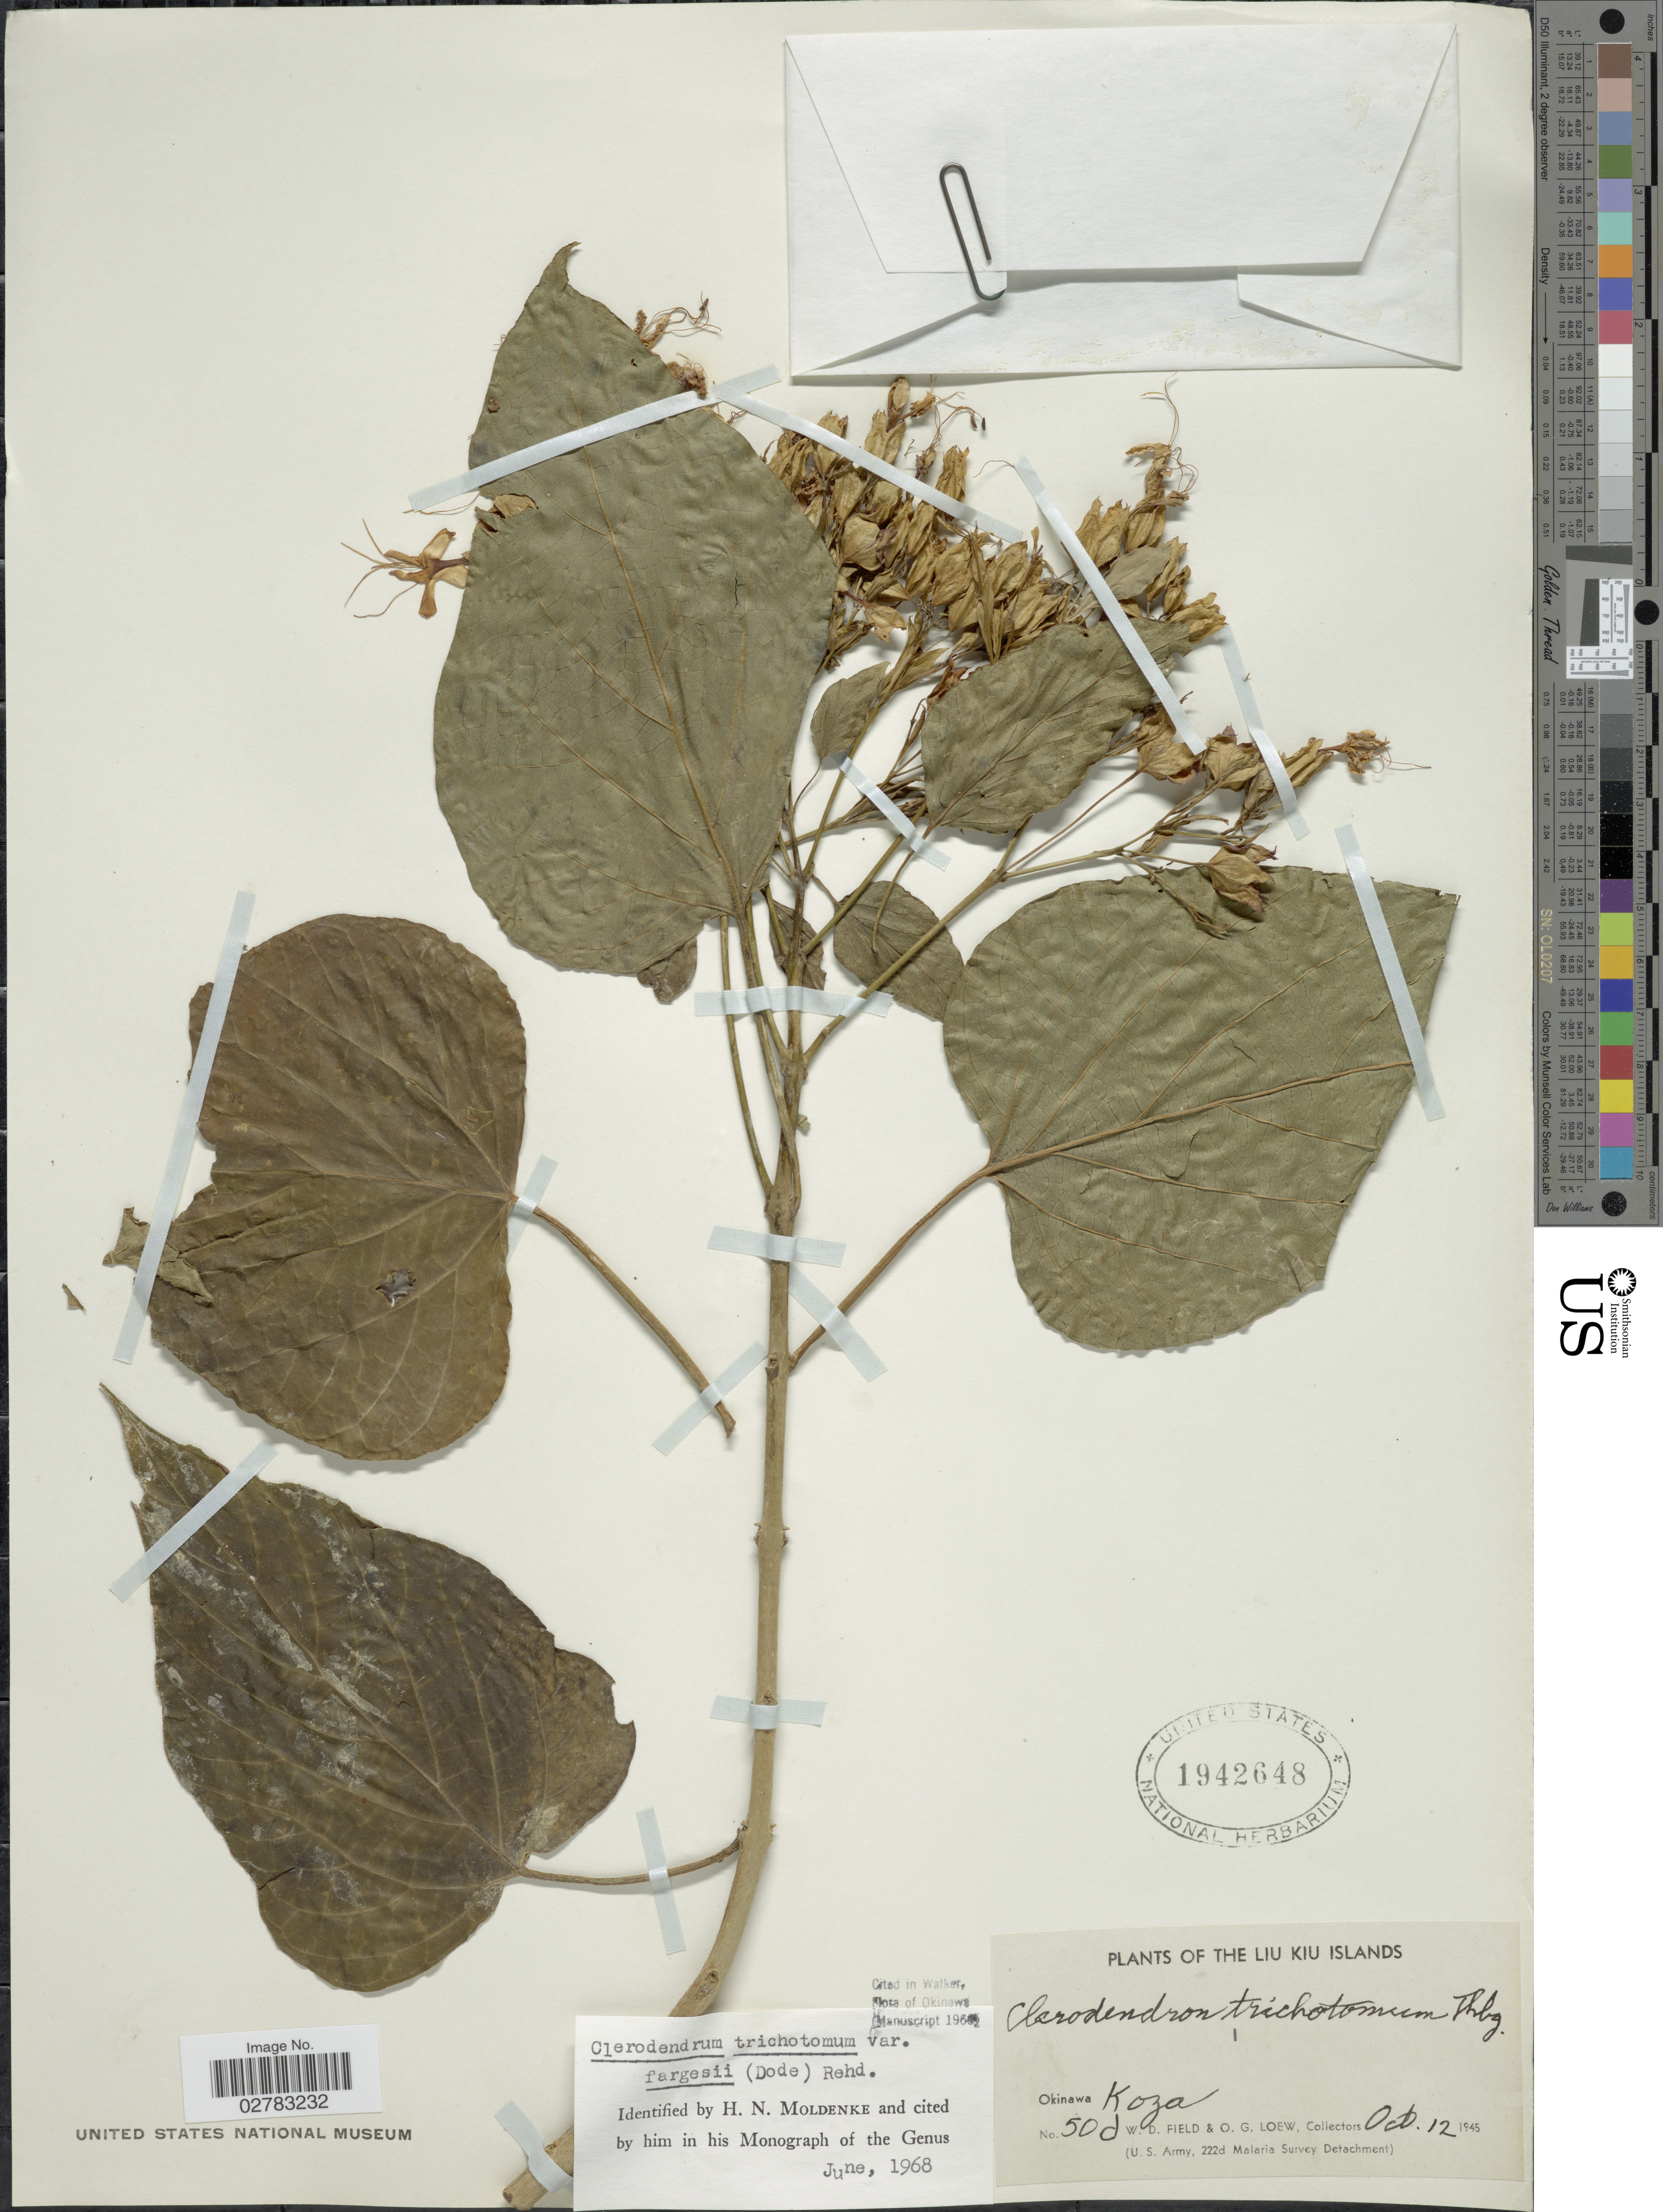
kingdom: Plantae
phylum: Tracheophyta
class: Magnoliopsida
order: Lamiales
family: Lamiaceae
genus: Clerodendrum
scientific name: Clerodendrum trichotomum var. fargesii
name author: (Dode) Rehder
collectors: W. D. Field & O. G. Loew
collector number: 50d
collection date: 1945-10-12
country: Japan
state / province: Okinawa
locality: Liu Kiu Islands, Koza.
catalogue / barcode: US 1942648